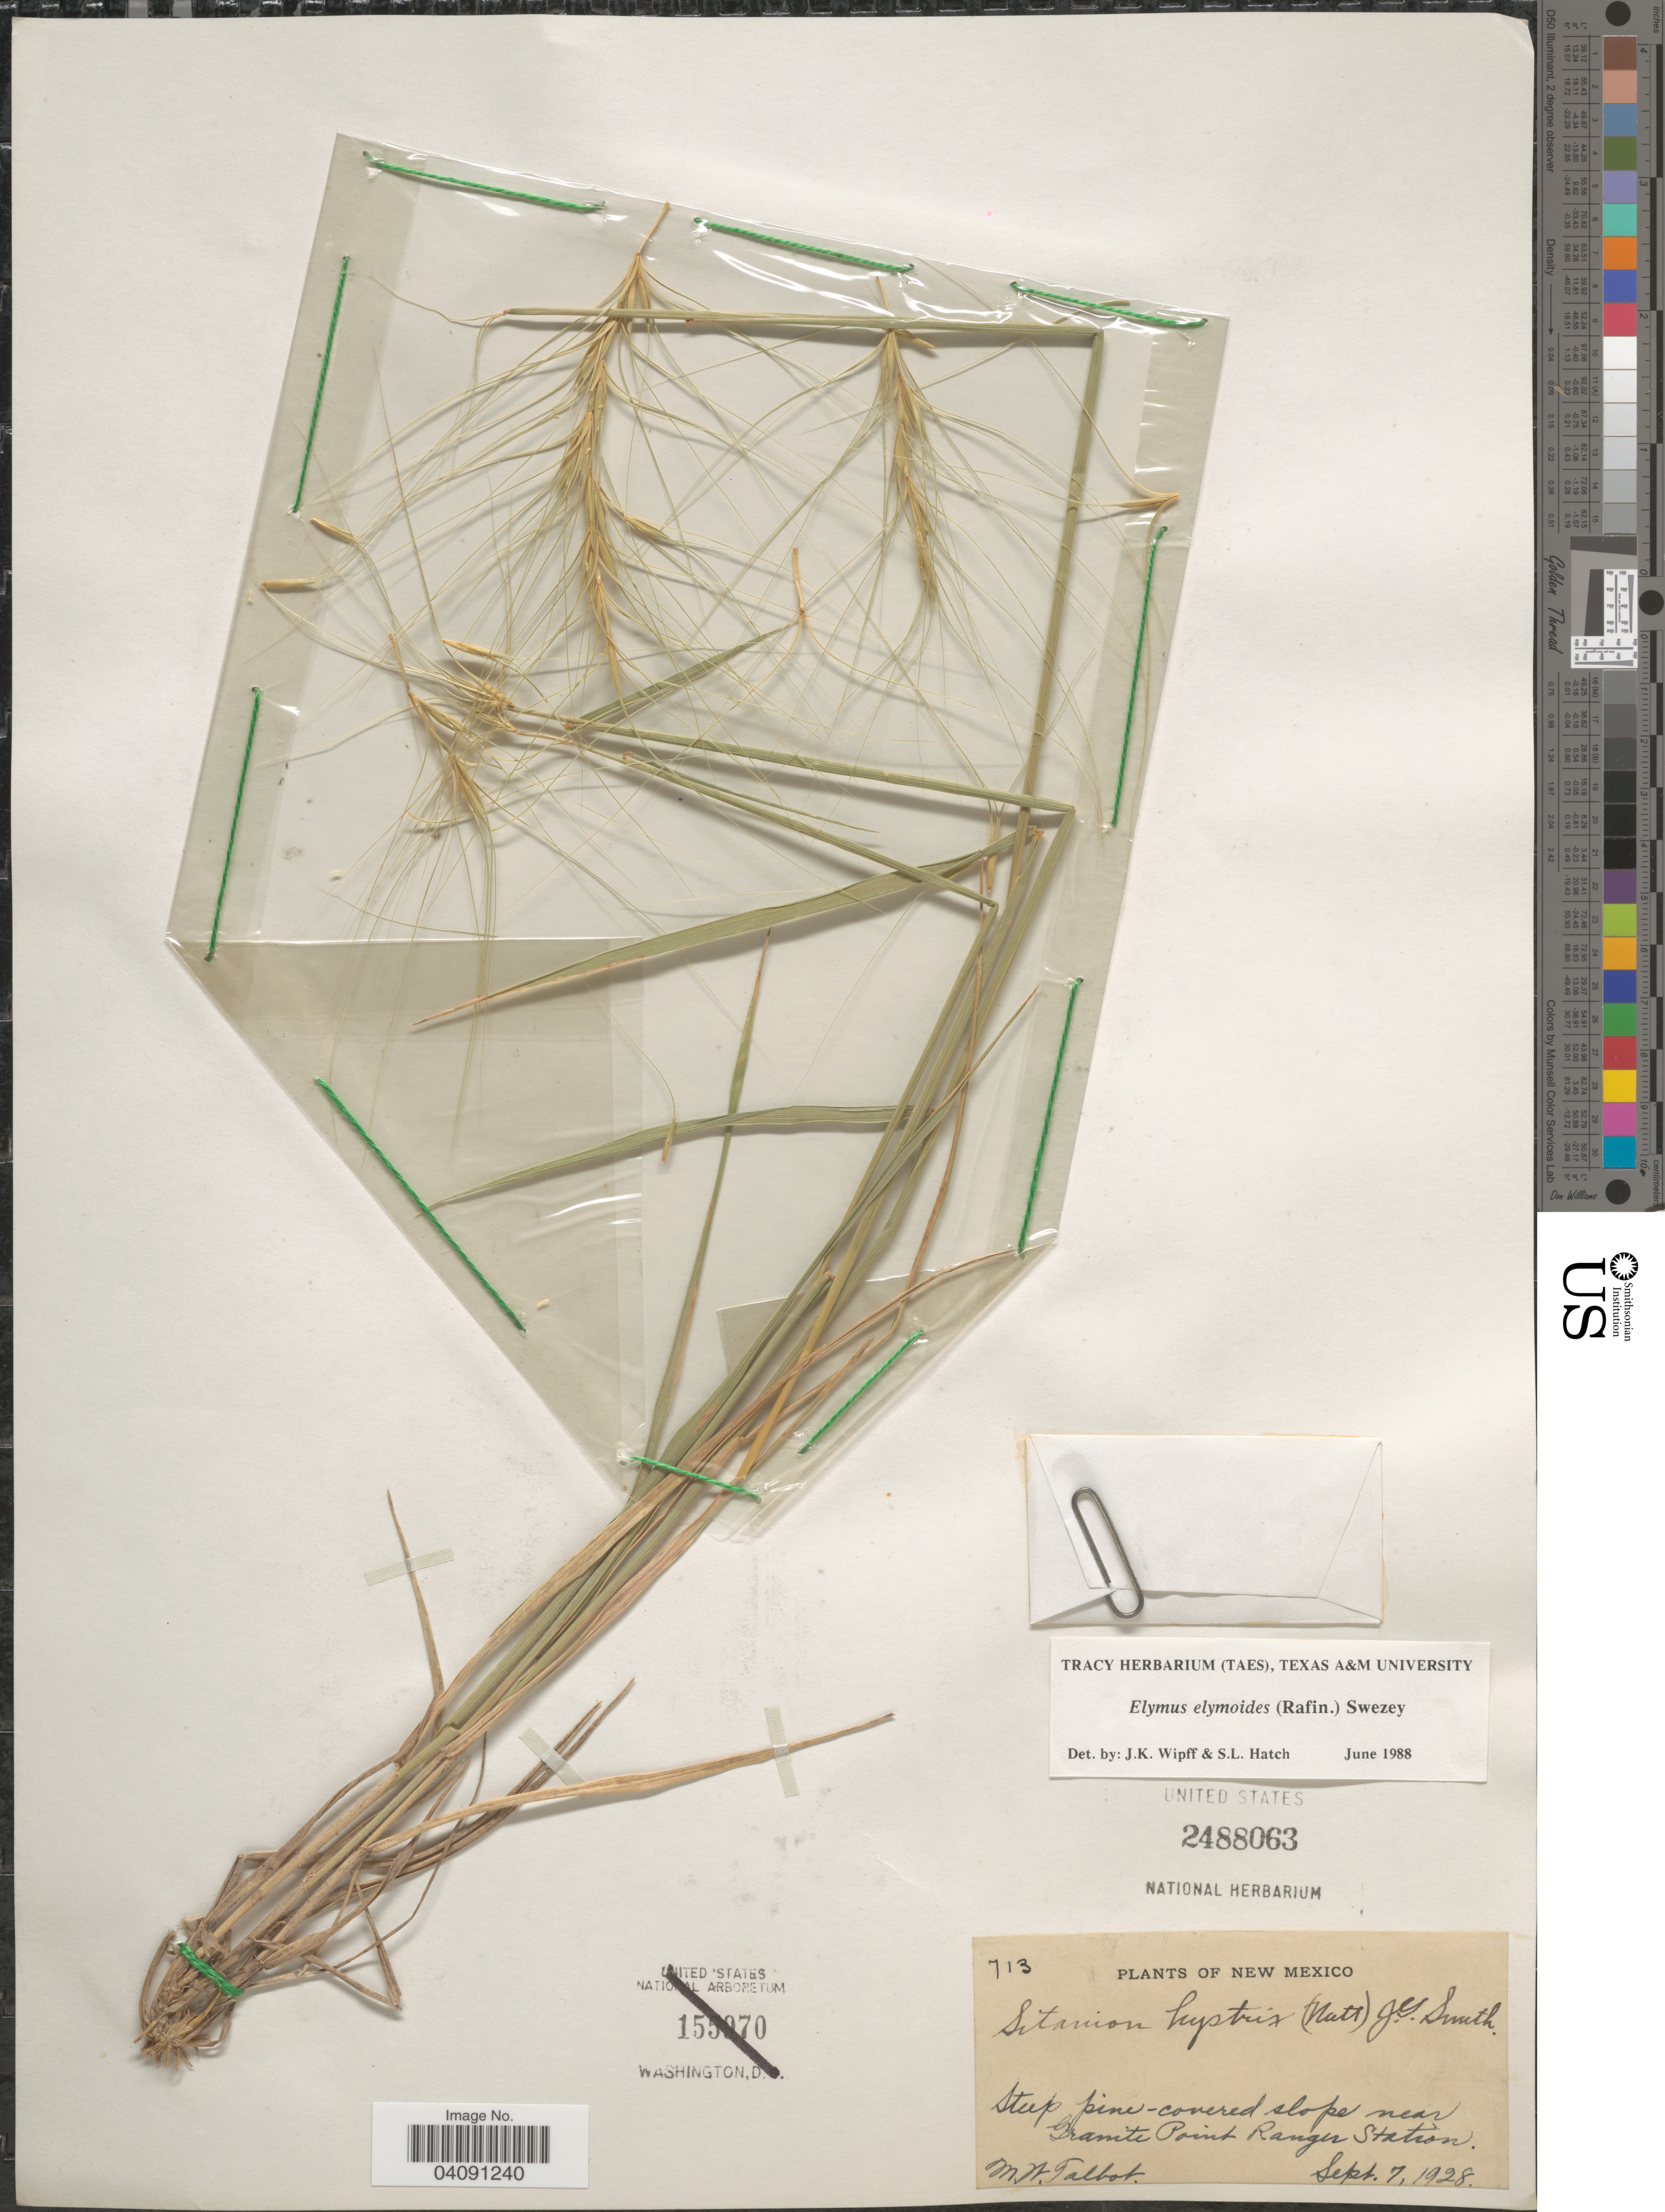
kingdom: Plantae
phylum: Tracheophyta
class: Liliopsida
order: Poales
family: Poaceae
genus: Elymus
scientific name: Elymus canadensis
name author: L.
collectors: M. Talbot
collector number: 713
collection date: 1928-09-07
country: United States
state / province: New Mexico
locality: Steep pine-covered slope near Granite Point Ranger Station.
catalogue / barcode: US 2488063